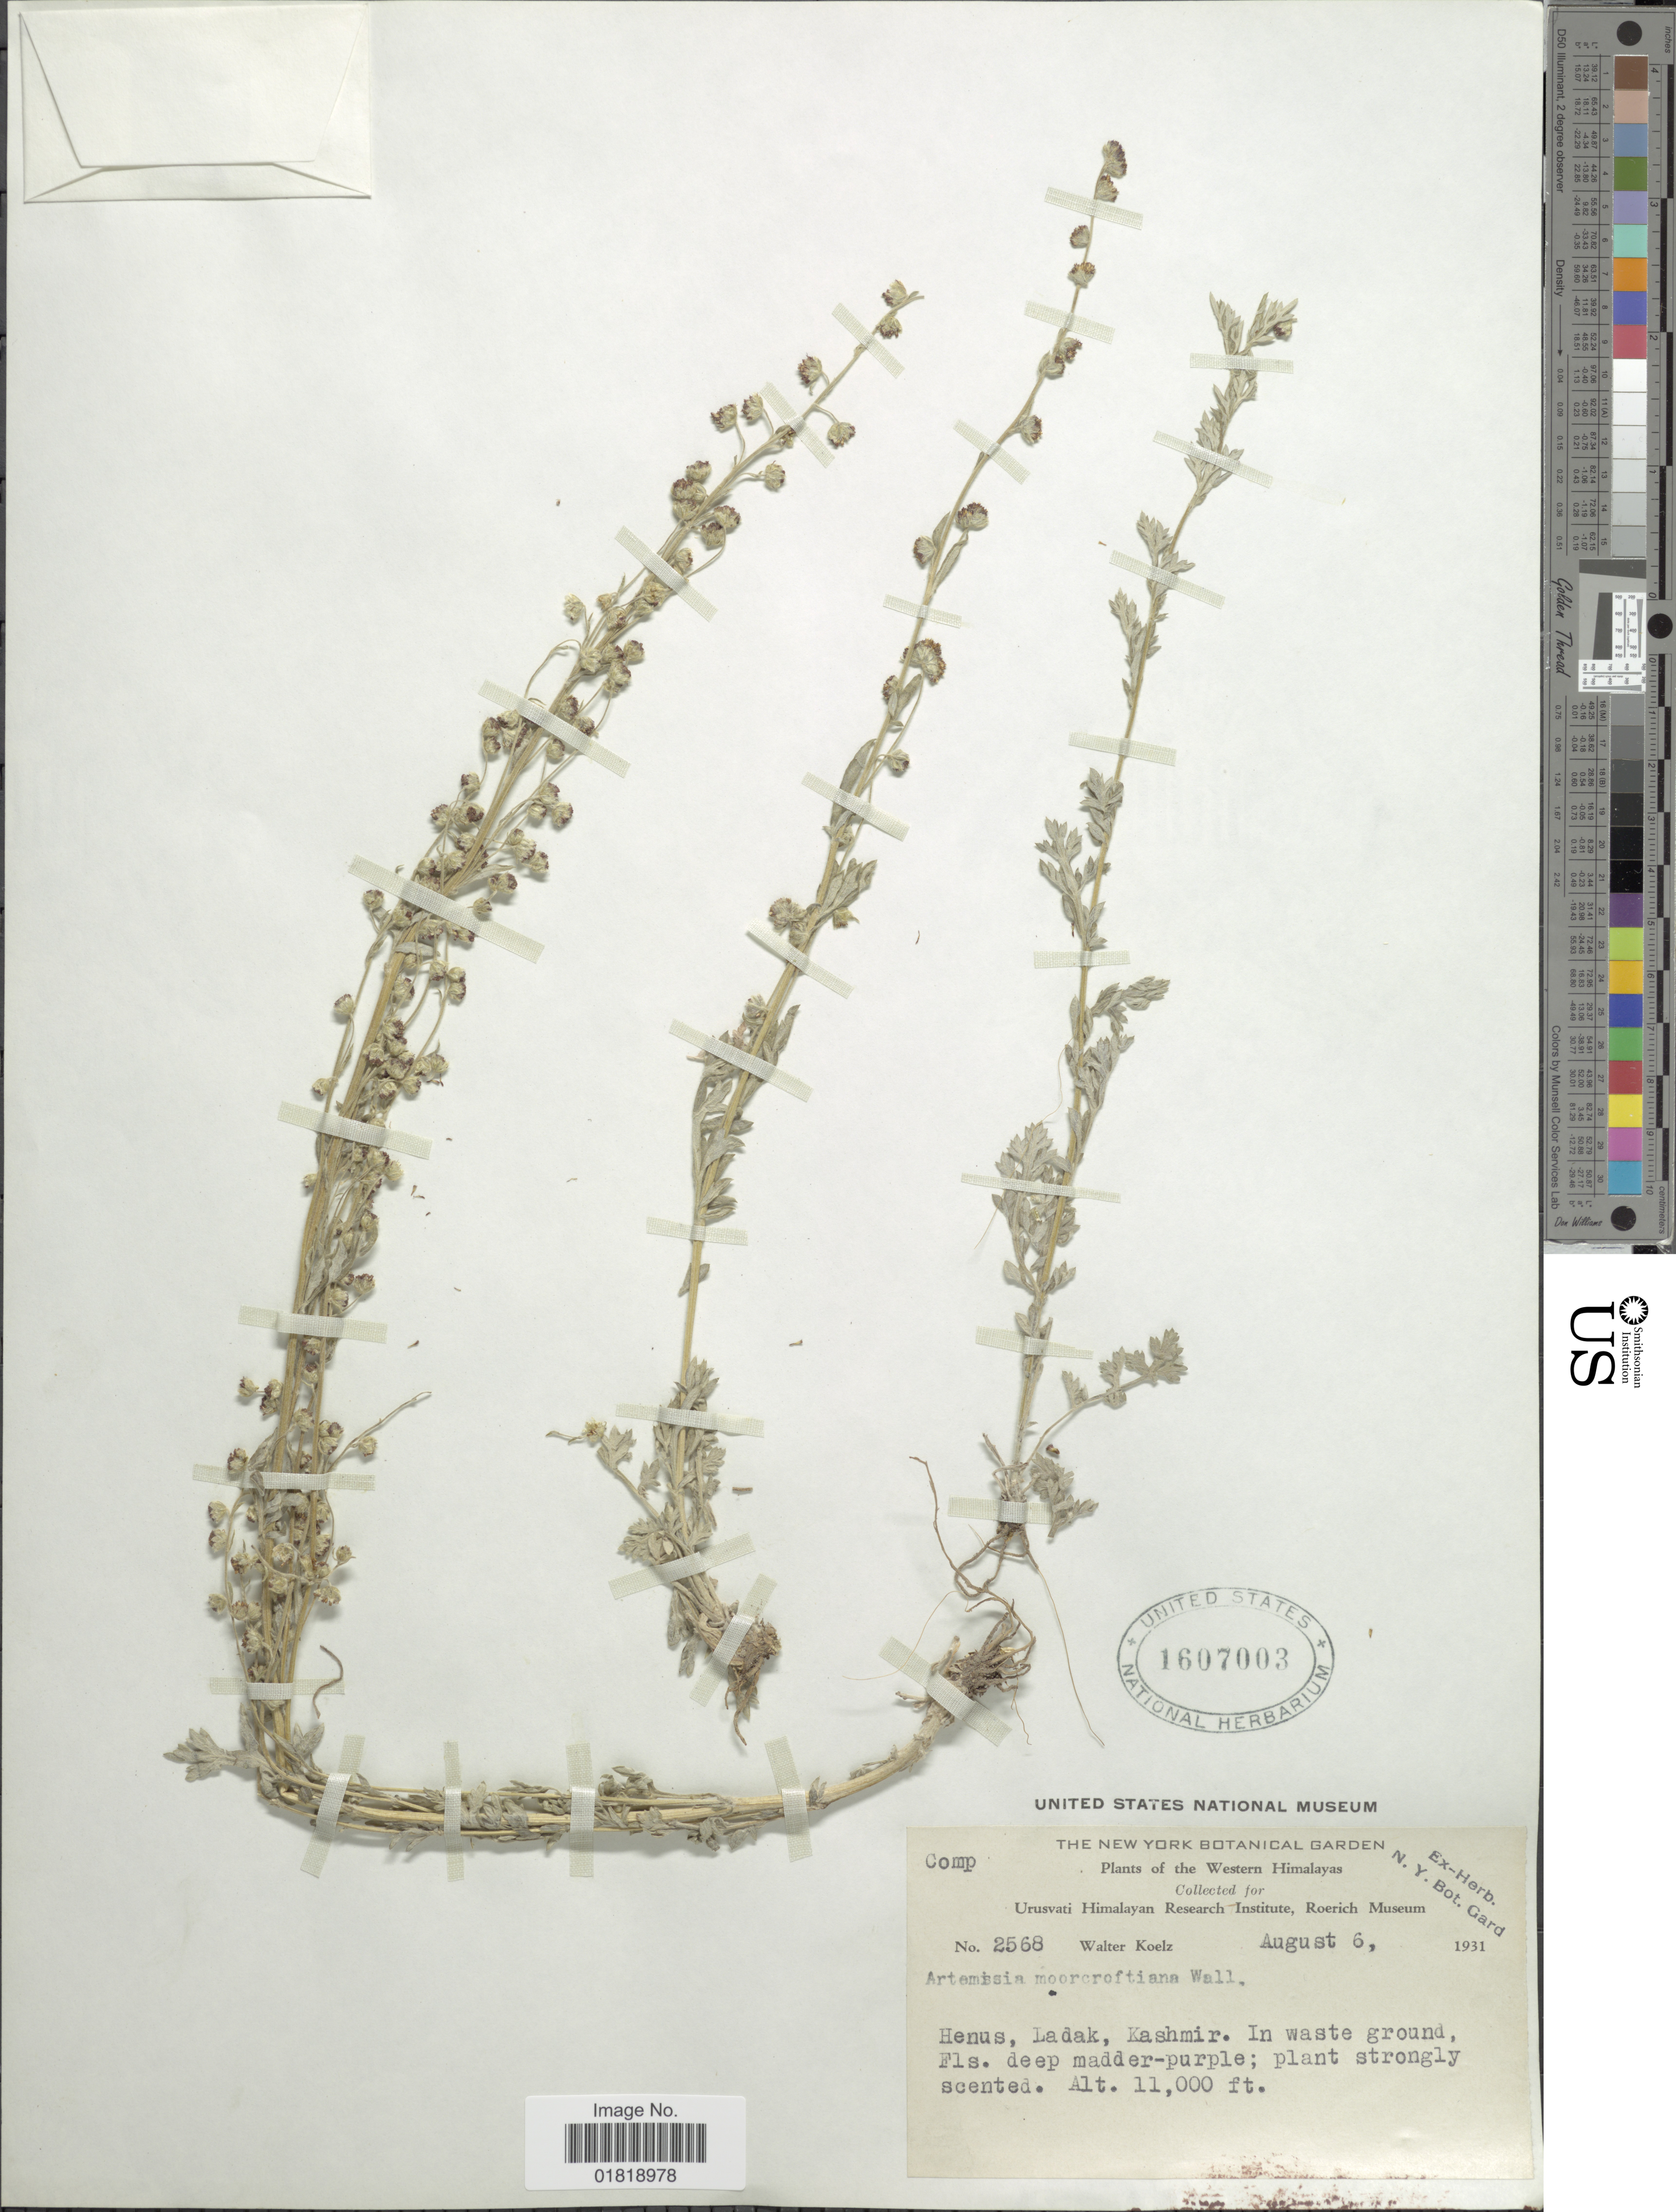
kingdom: Plantae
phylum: Tracheophyta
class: Magnoliopsida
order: Asterales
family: Asteraceae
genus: Artemisia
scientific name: Artemisia moorcroftiana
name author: Wall. ex DC.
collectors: W. N. Koelz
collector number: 2568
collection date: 1931-08-06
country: India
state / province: Ladakh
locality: Western Himalayas, Henus, Ladak, Kashmir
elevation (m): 3353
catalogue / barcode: US 1607003